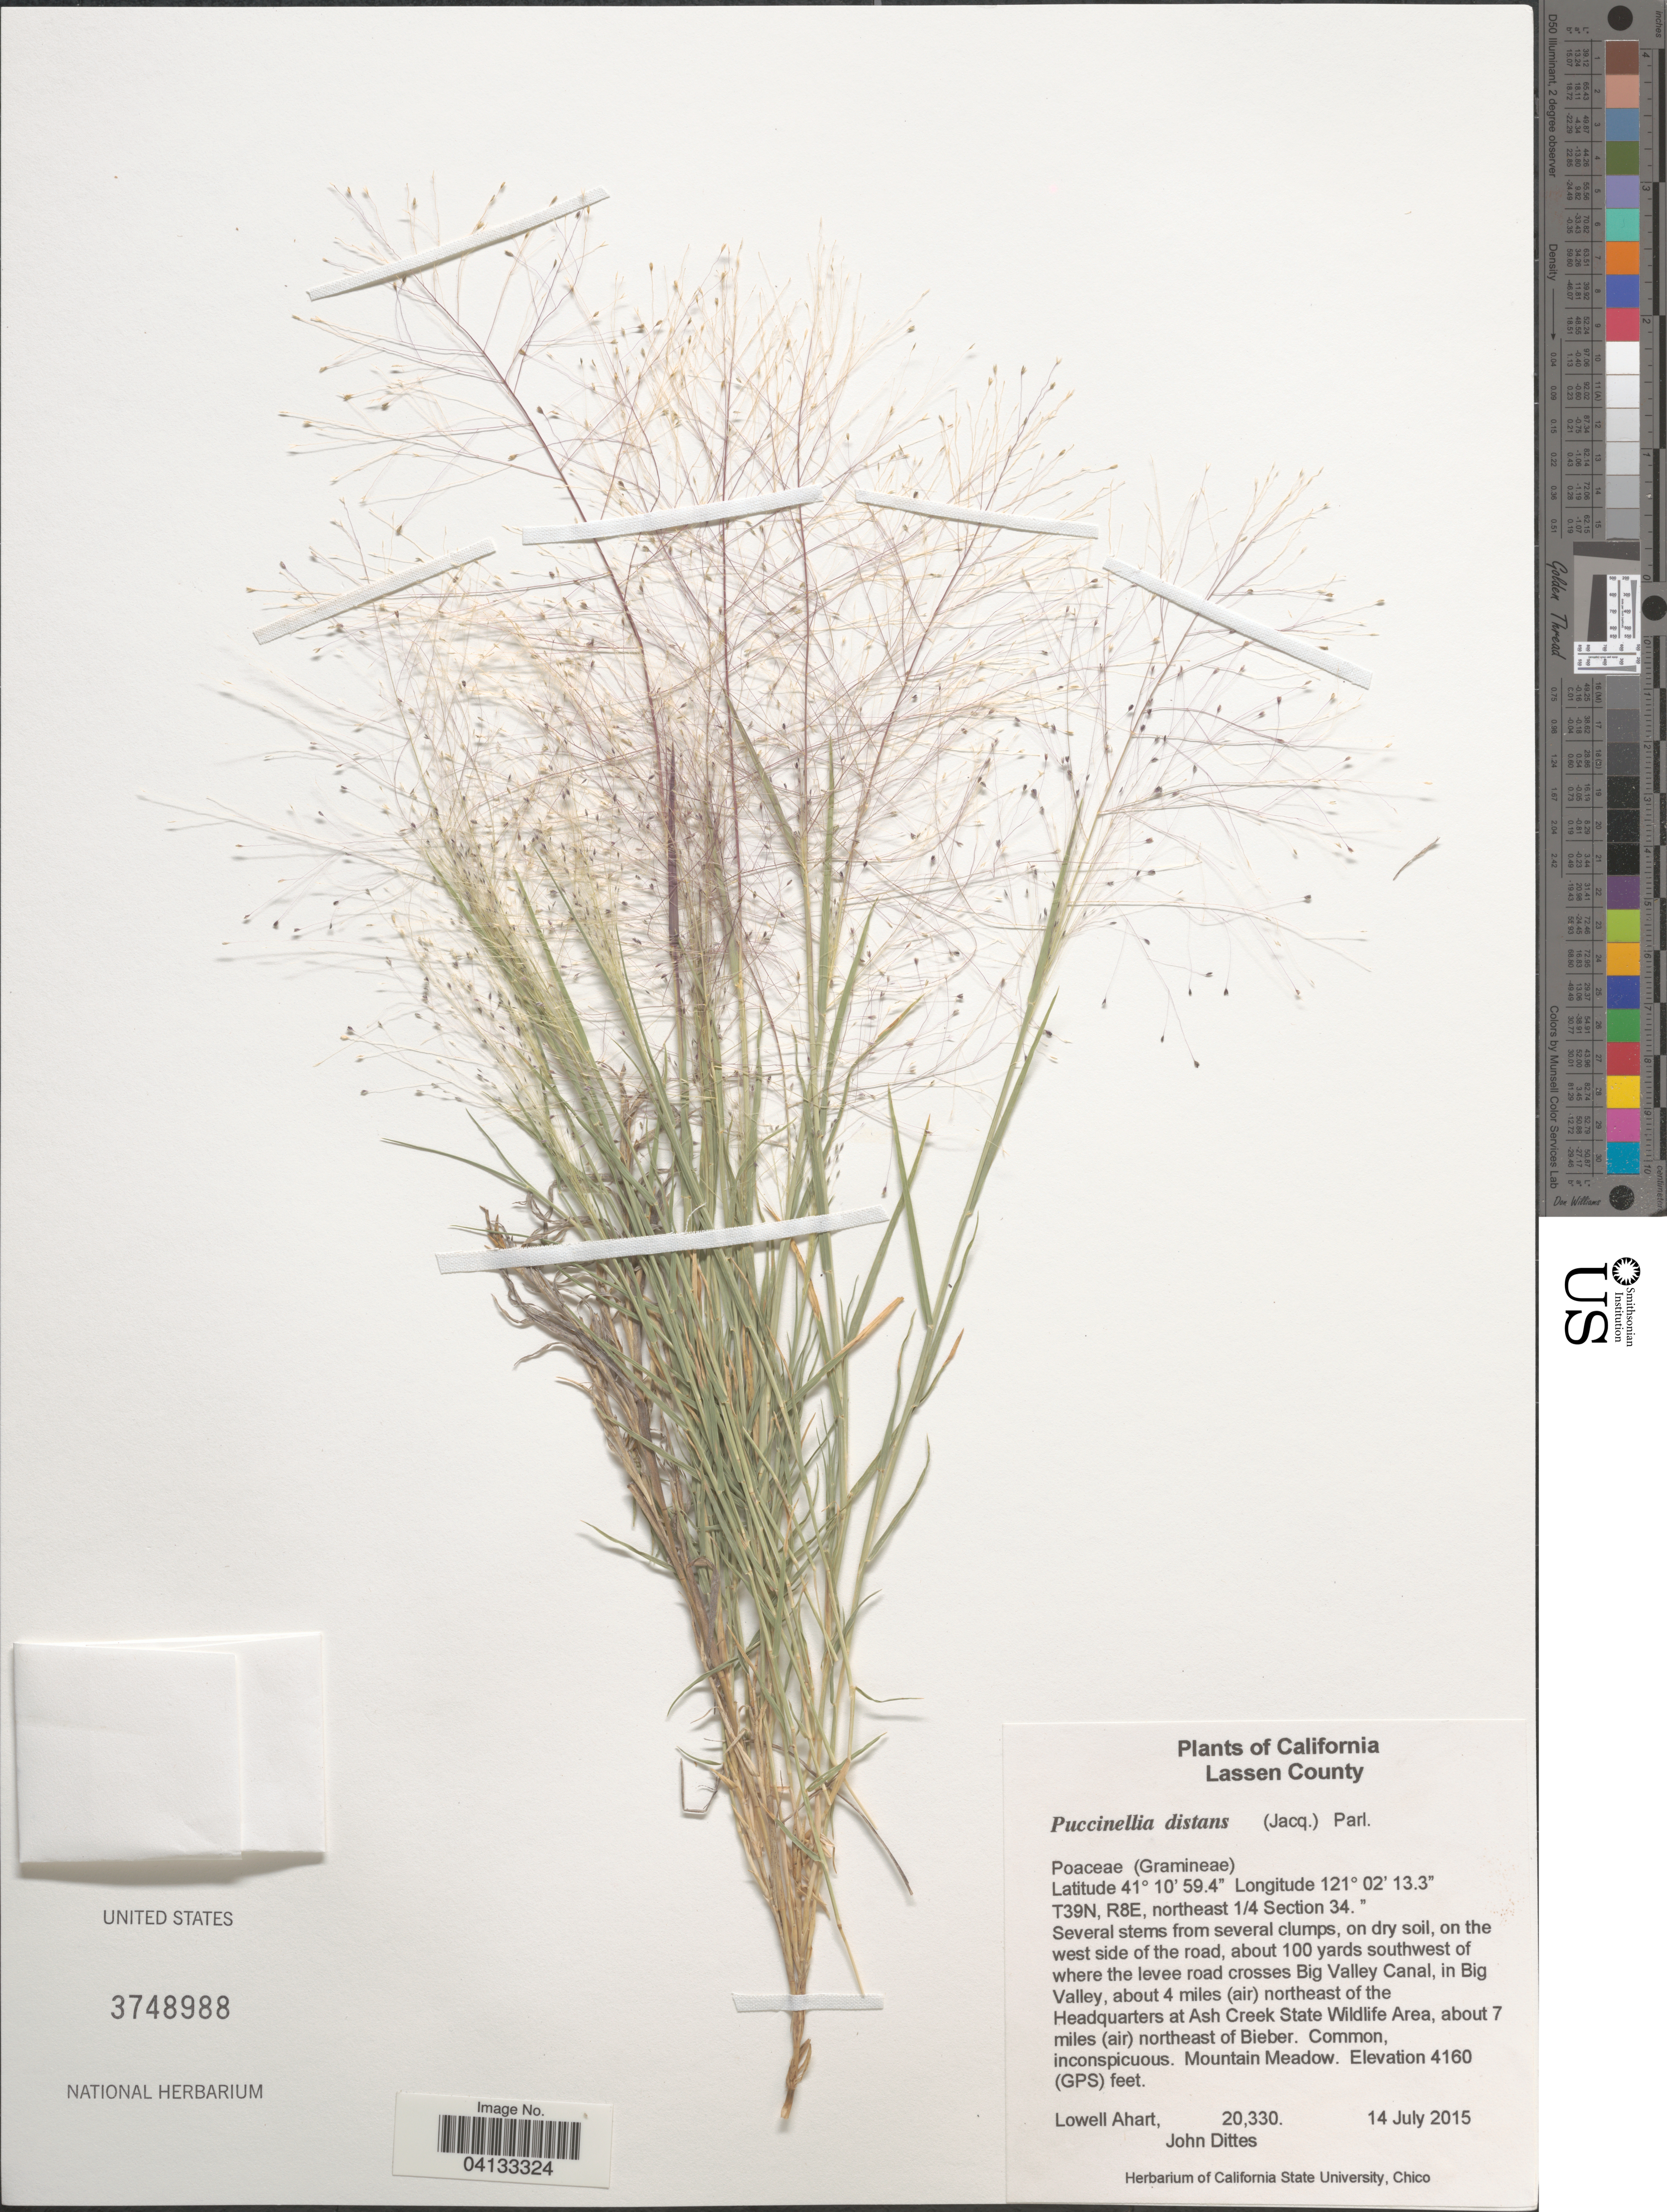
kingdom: Plantae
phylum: Tracheophyta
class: Liliopsida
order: Poales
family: Poaceae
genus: Puccinellia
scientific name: Puccinellia distans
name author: (Jacq.) Parl.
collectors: L. Ahart & J. Dittes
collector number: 20330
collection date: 2015-07-14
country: United States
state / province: California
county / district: Lassen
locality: Lassen County. T39N, R8E, northeast 1/4 Section 34. On the west side of the road, about 100 yards southwest of where the levee road crosses Big Valley Canal, in Big Valley, about 4 miles (air) northeast of the Headquarters at Ash Creek State Wildlife Area, about 7 miles (air) northeast of Bieber.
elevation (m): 1268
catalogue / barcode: US 3748988